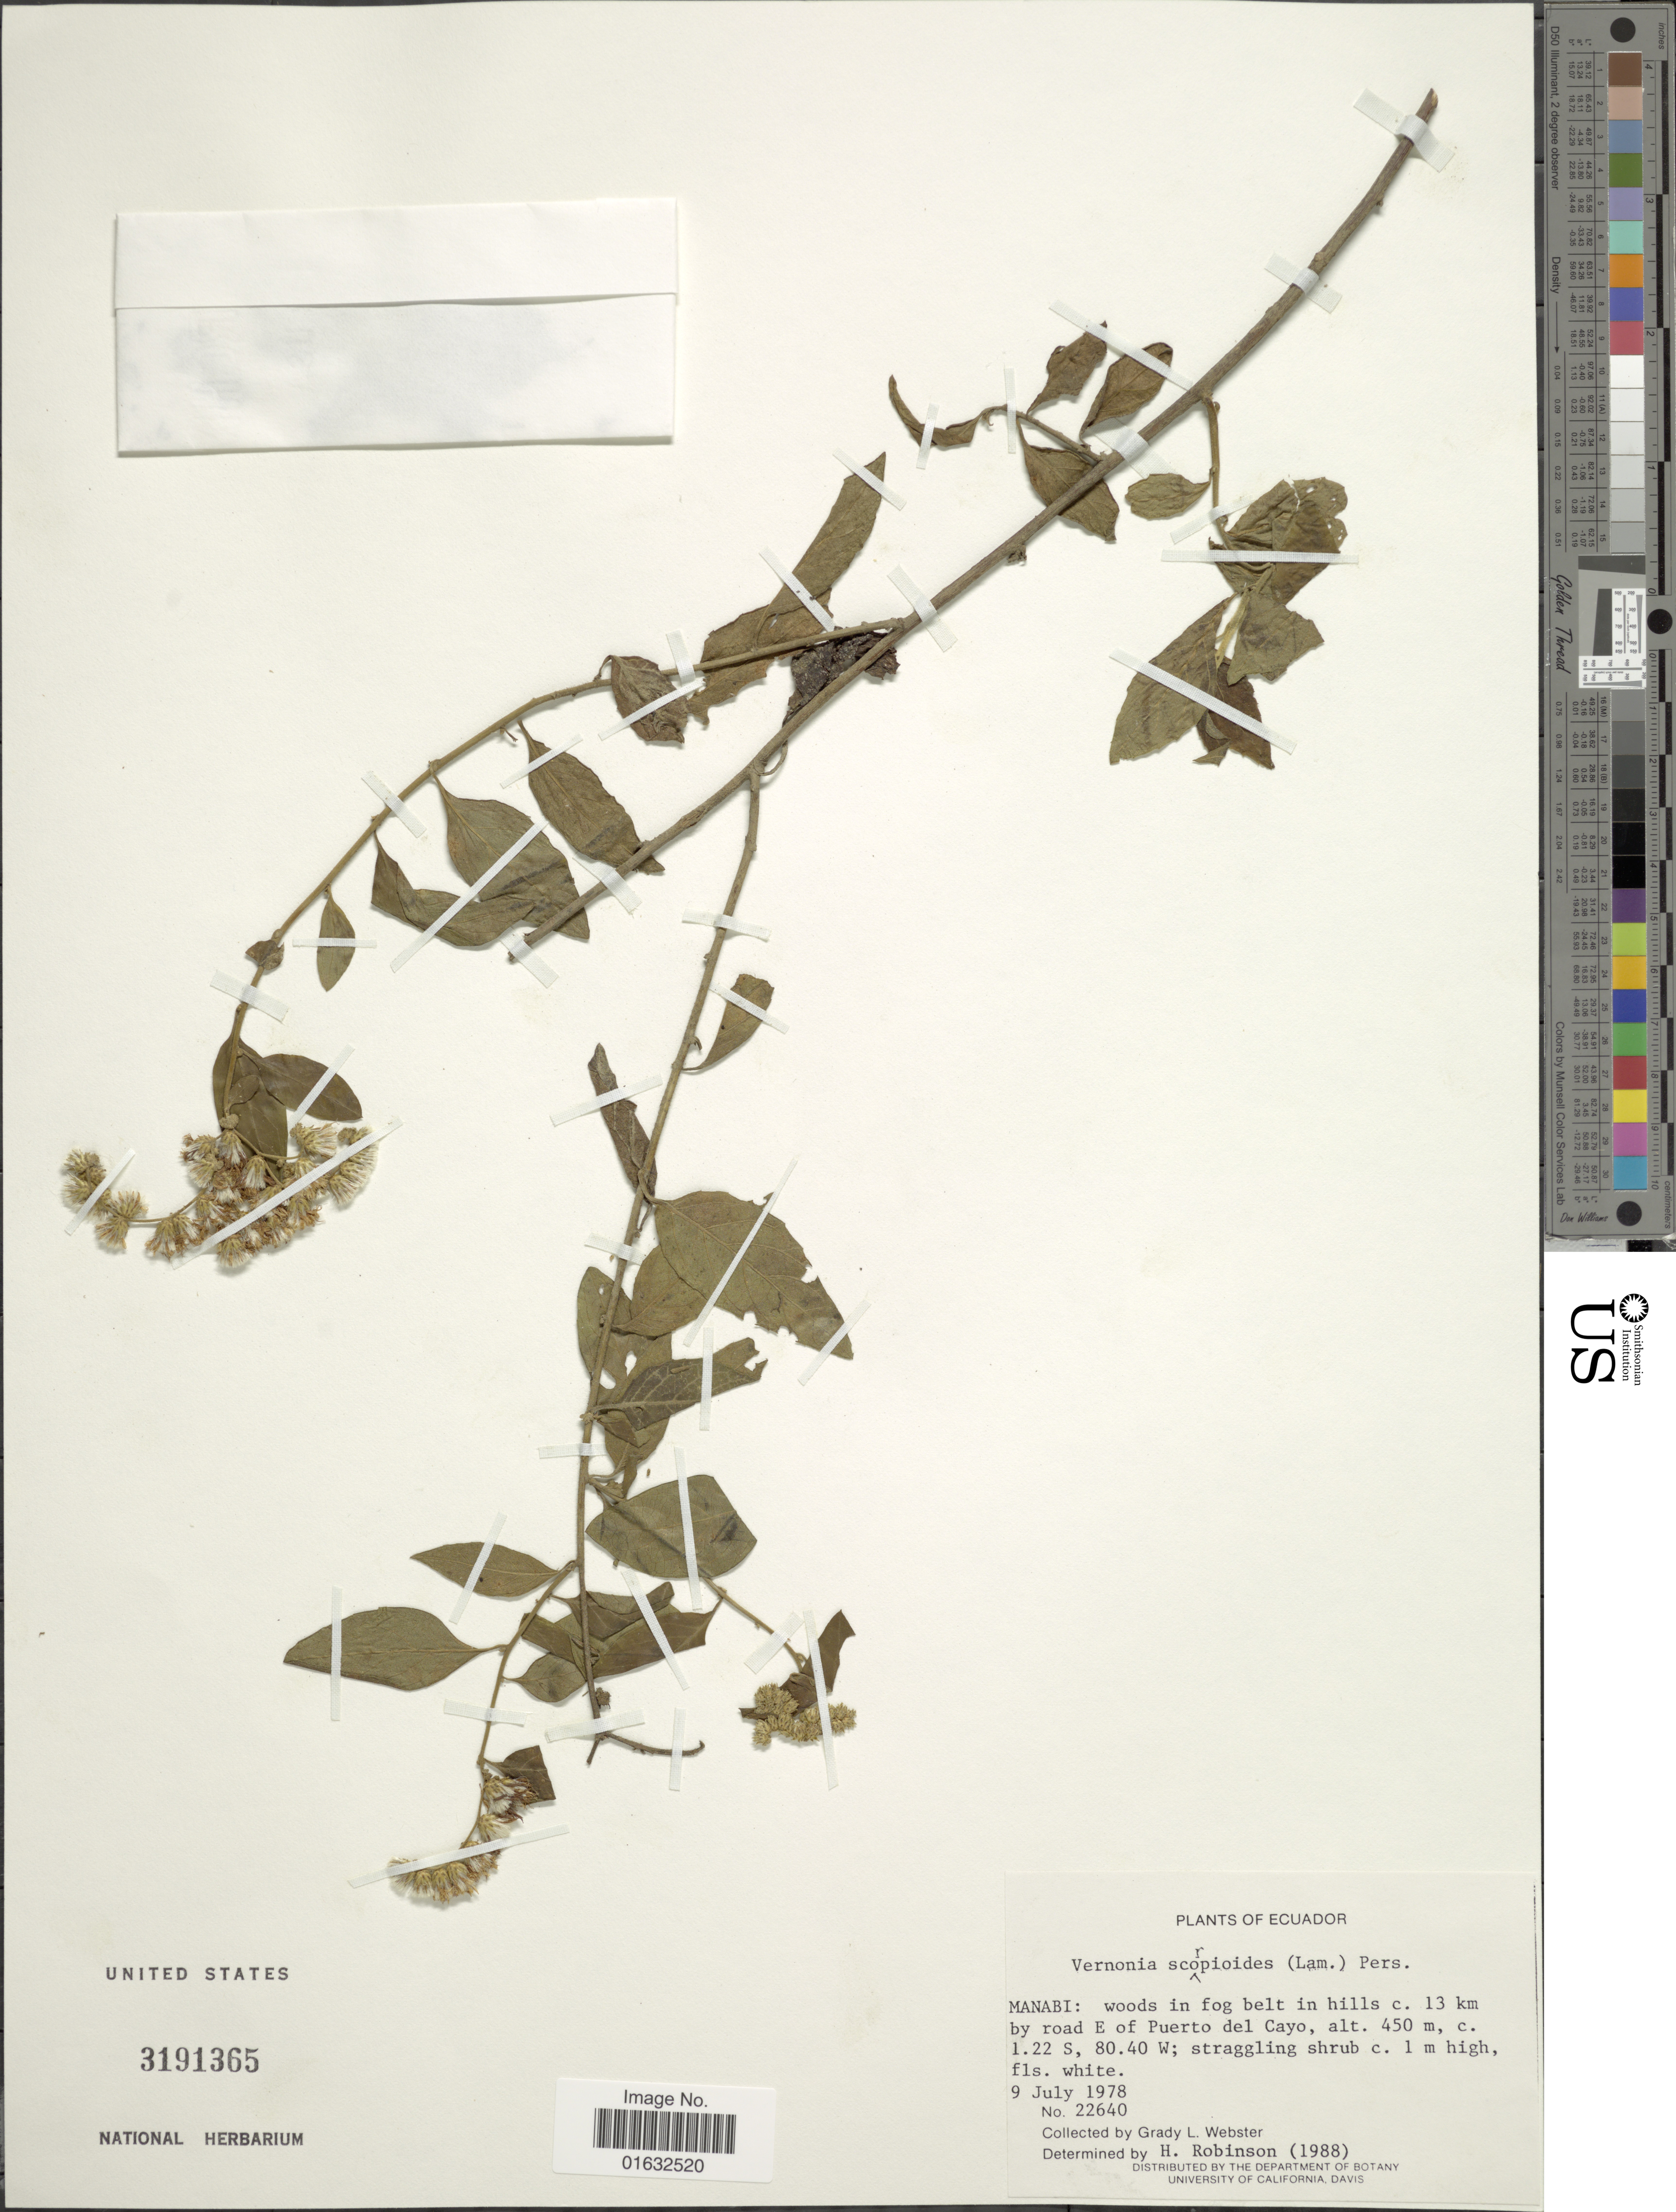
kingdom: Plantae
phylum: Tracheophyta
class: Magnoliopsida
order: Asterales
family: Asteraceae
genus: Cyrtocymura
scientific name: Cyrtocymura scorpioides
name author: (Lam.) H. Rob.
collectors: G. L. Webster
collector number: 22640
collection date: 1978-07-09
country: Ecuador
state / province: Manabí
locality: Woods in fog belt in hills c. 13 km by road E of Puerto del Cayo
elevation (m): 450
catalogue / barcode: US 3191365